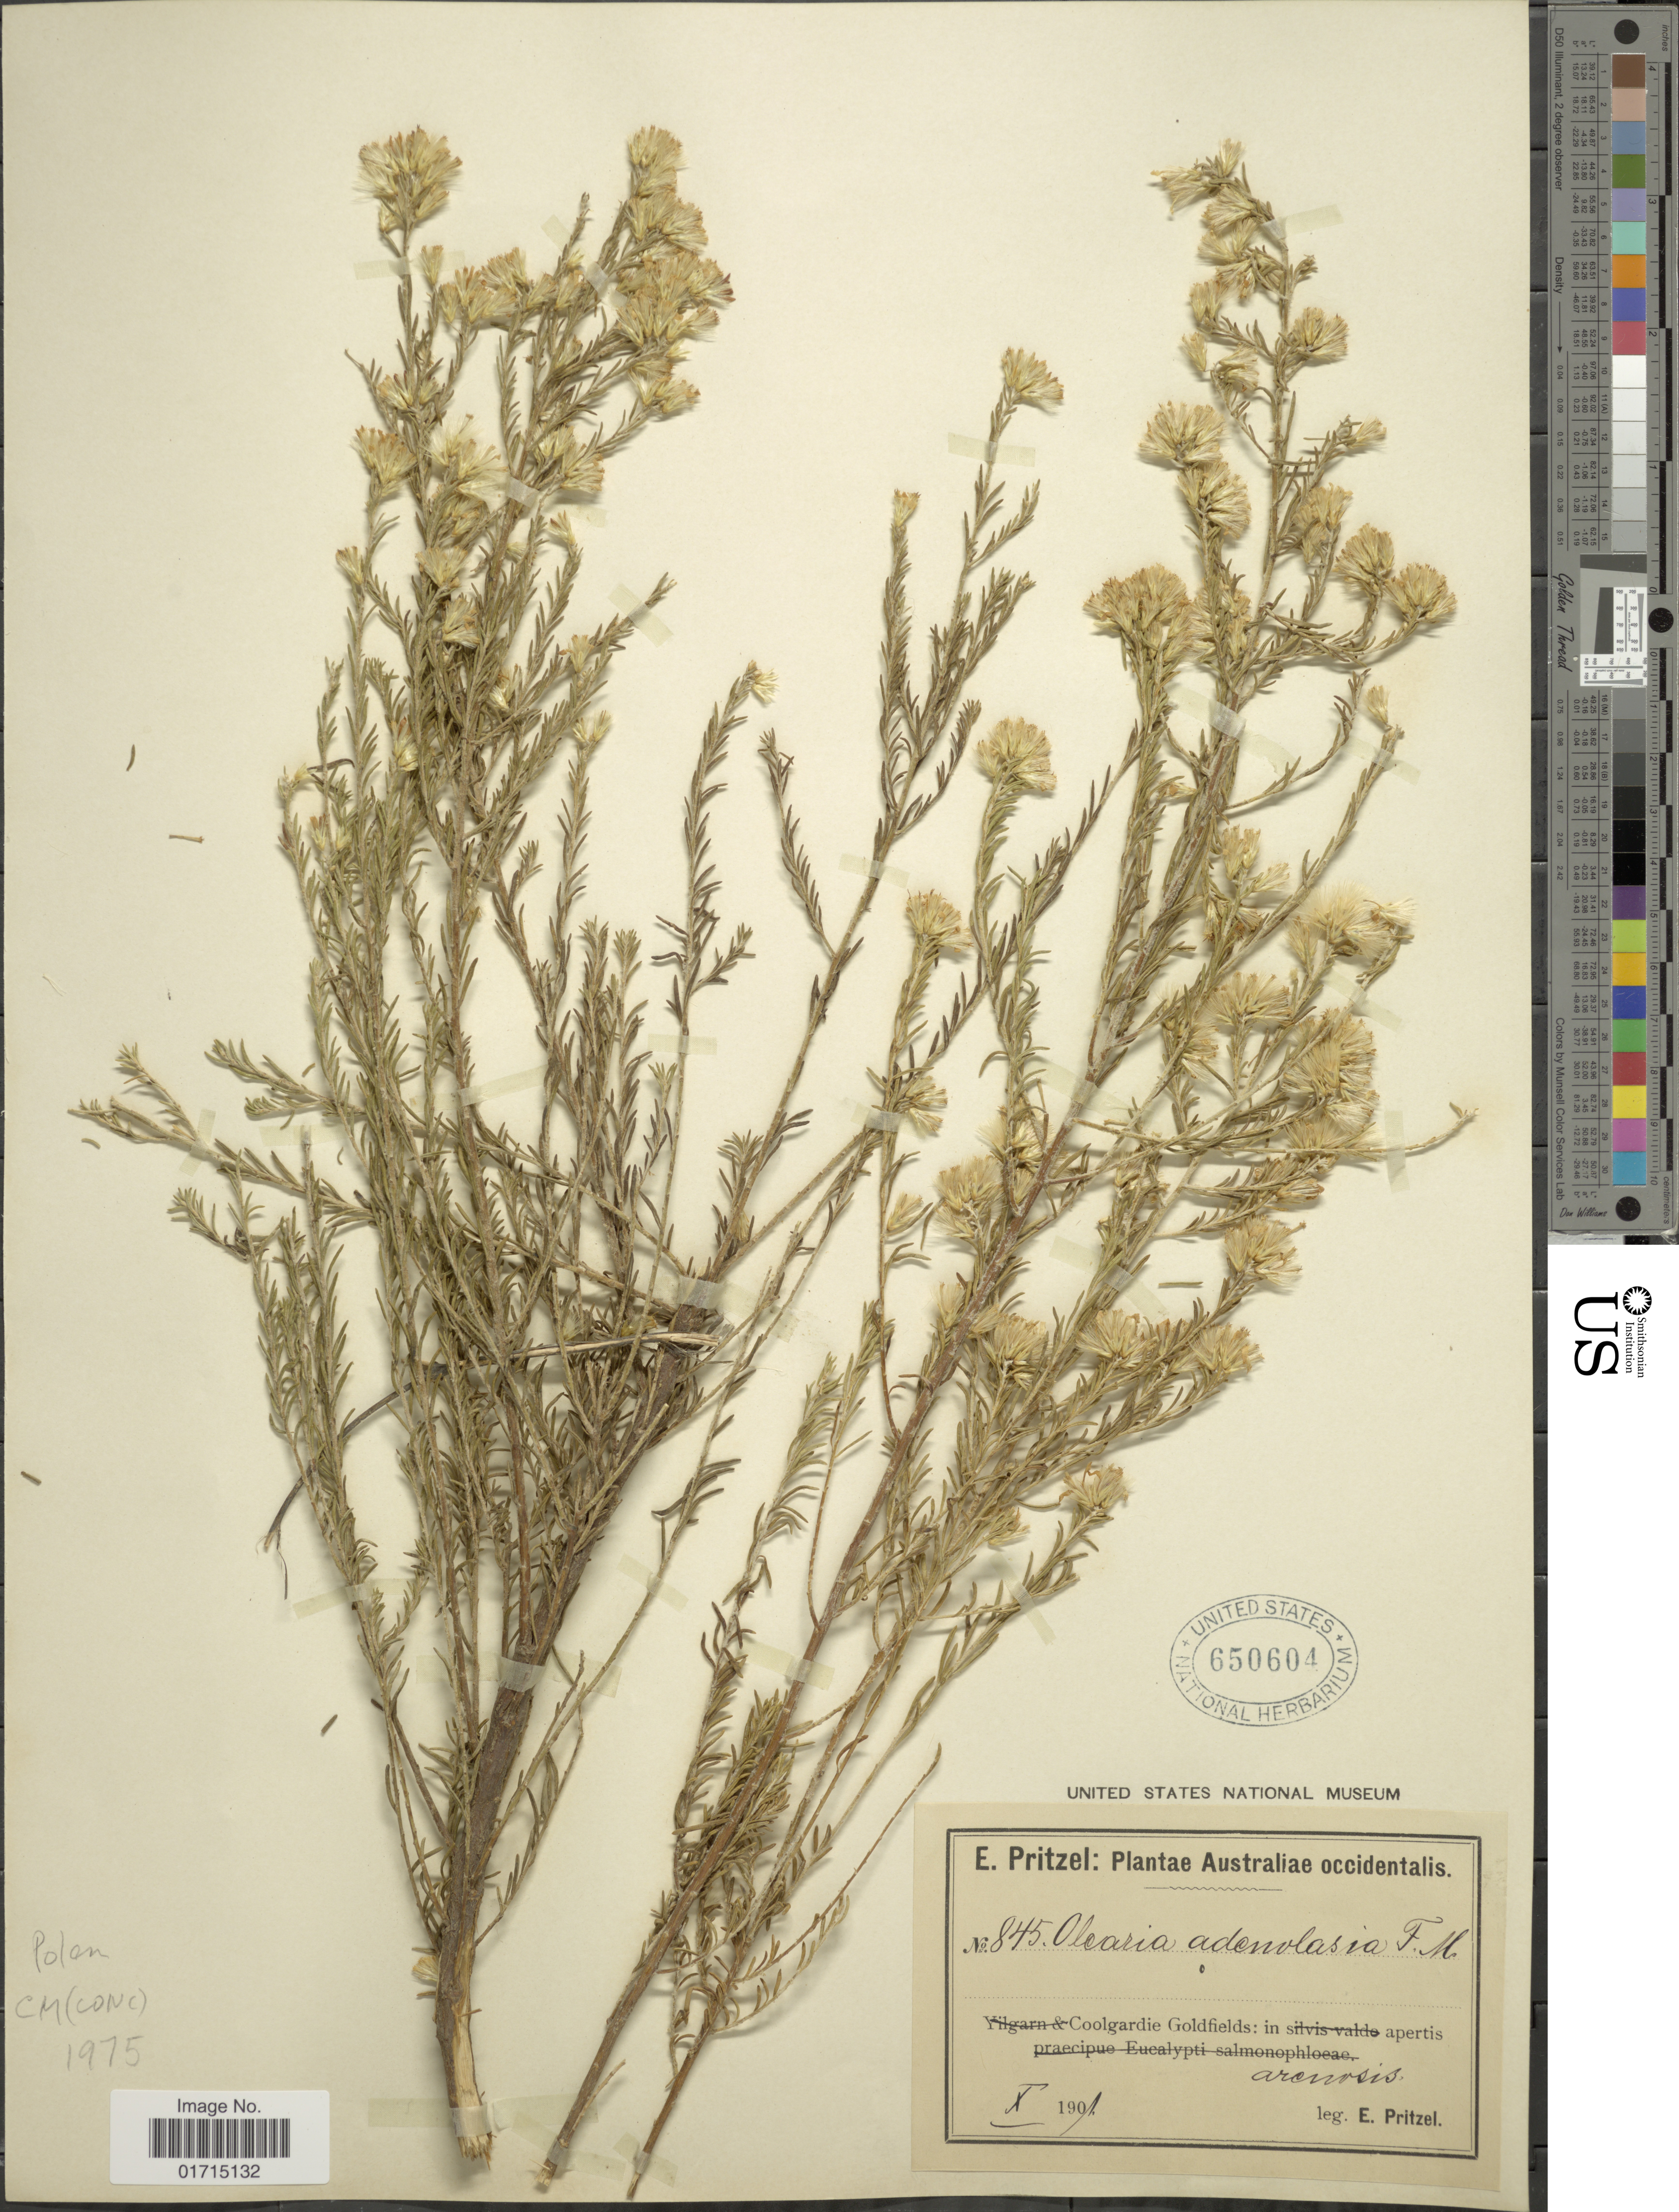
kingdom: Plantae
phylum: Tracheophyta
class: Magnoliopsida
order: Asterales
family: Asteraceae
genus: Olearia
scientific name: Olearia adenolasia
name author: F. Muell.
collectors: E. G. Pritzel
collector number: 845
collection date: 1901-10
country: Australia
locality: Coolgardie Goldfields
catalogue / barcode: US 650604